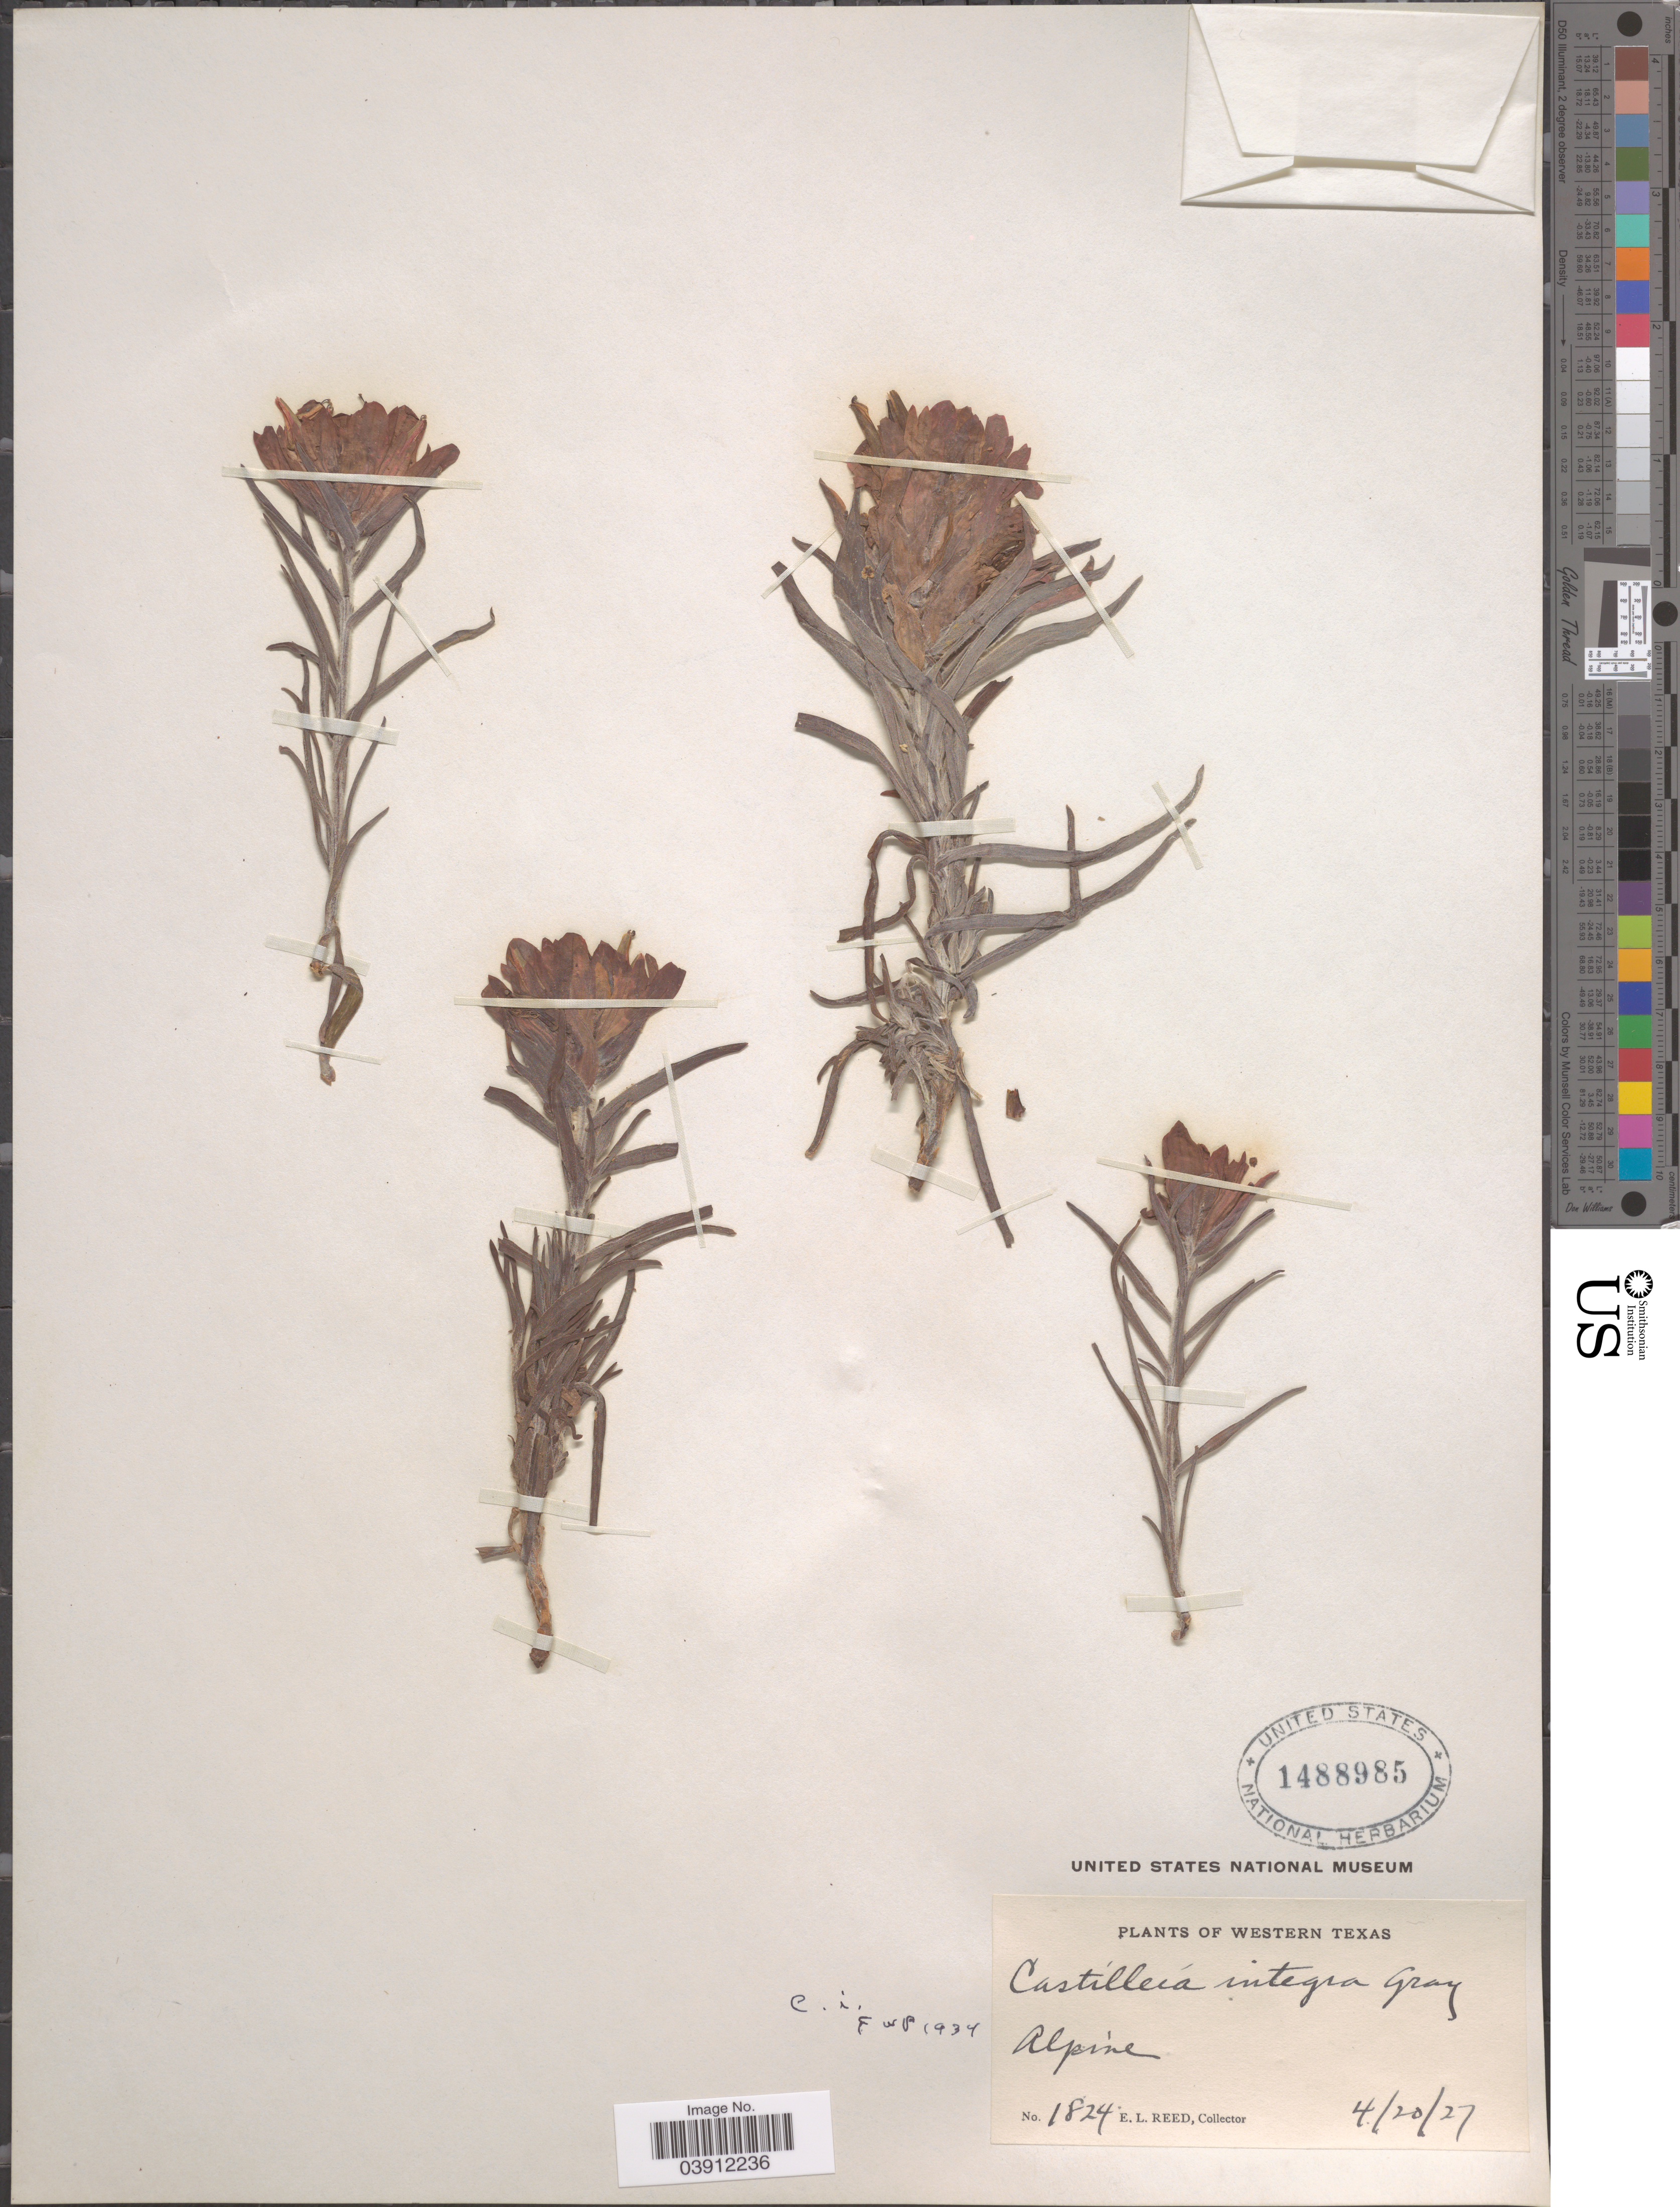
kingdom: Plantae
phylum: Tracheophyta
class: Magnoliopsida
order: Lamiales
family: Orobanchaceae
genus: Castilleja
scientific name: Castilleja integra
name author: A. Gray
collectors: E. Reed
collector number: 1824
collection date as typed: Transcribed d/m/y: 20/4/27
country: United States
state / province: Texas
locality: Western Texas. Alpine.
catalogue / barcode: US 1488985